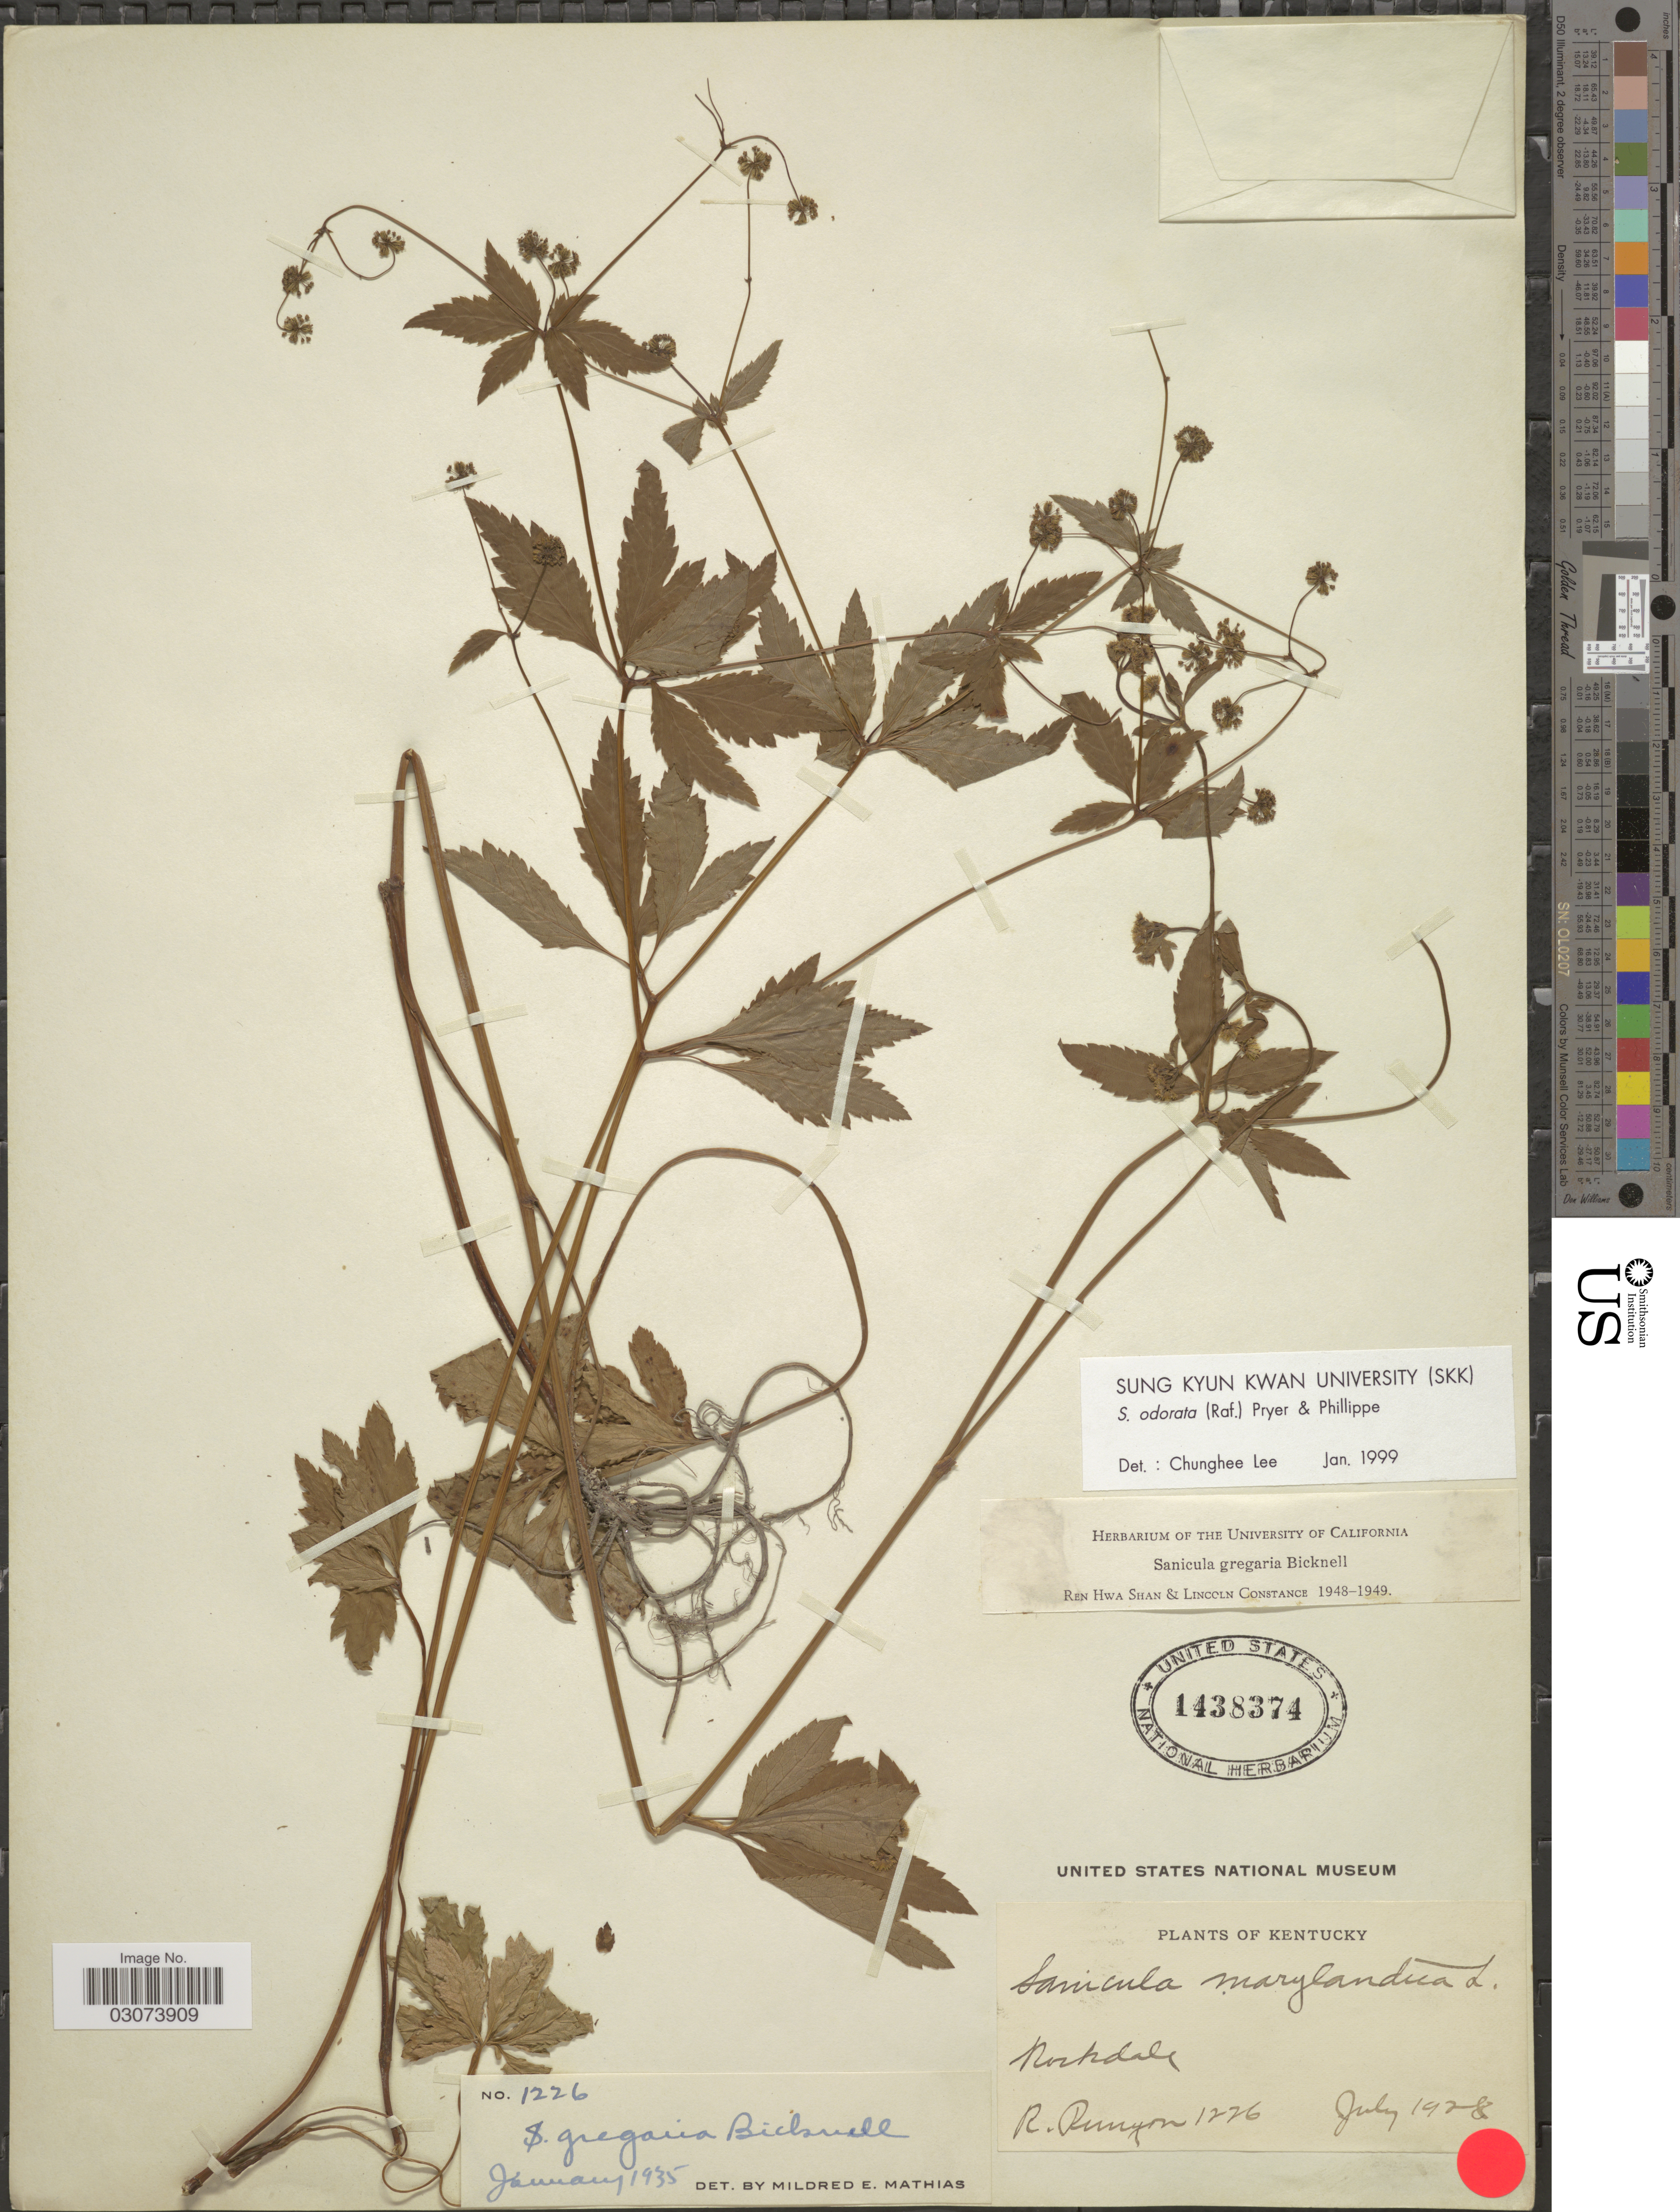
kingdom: Plantae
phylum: Tracheophyta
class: Magnoliopsida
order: Apiales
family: Apiaceae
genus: Sanicula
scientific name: Sanicula odorata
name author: (Raf.) Pryer & Phillippe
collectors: R. Runyon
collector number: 1226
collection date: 1928-07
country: United States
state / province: Kentucky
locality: Rockdale.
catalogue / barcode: US 1438374